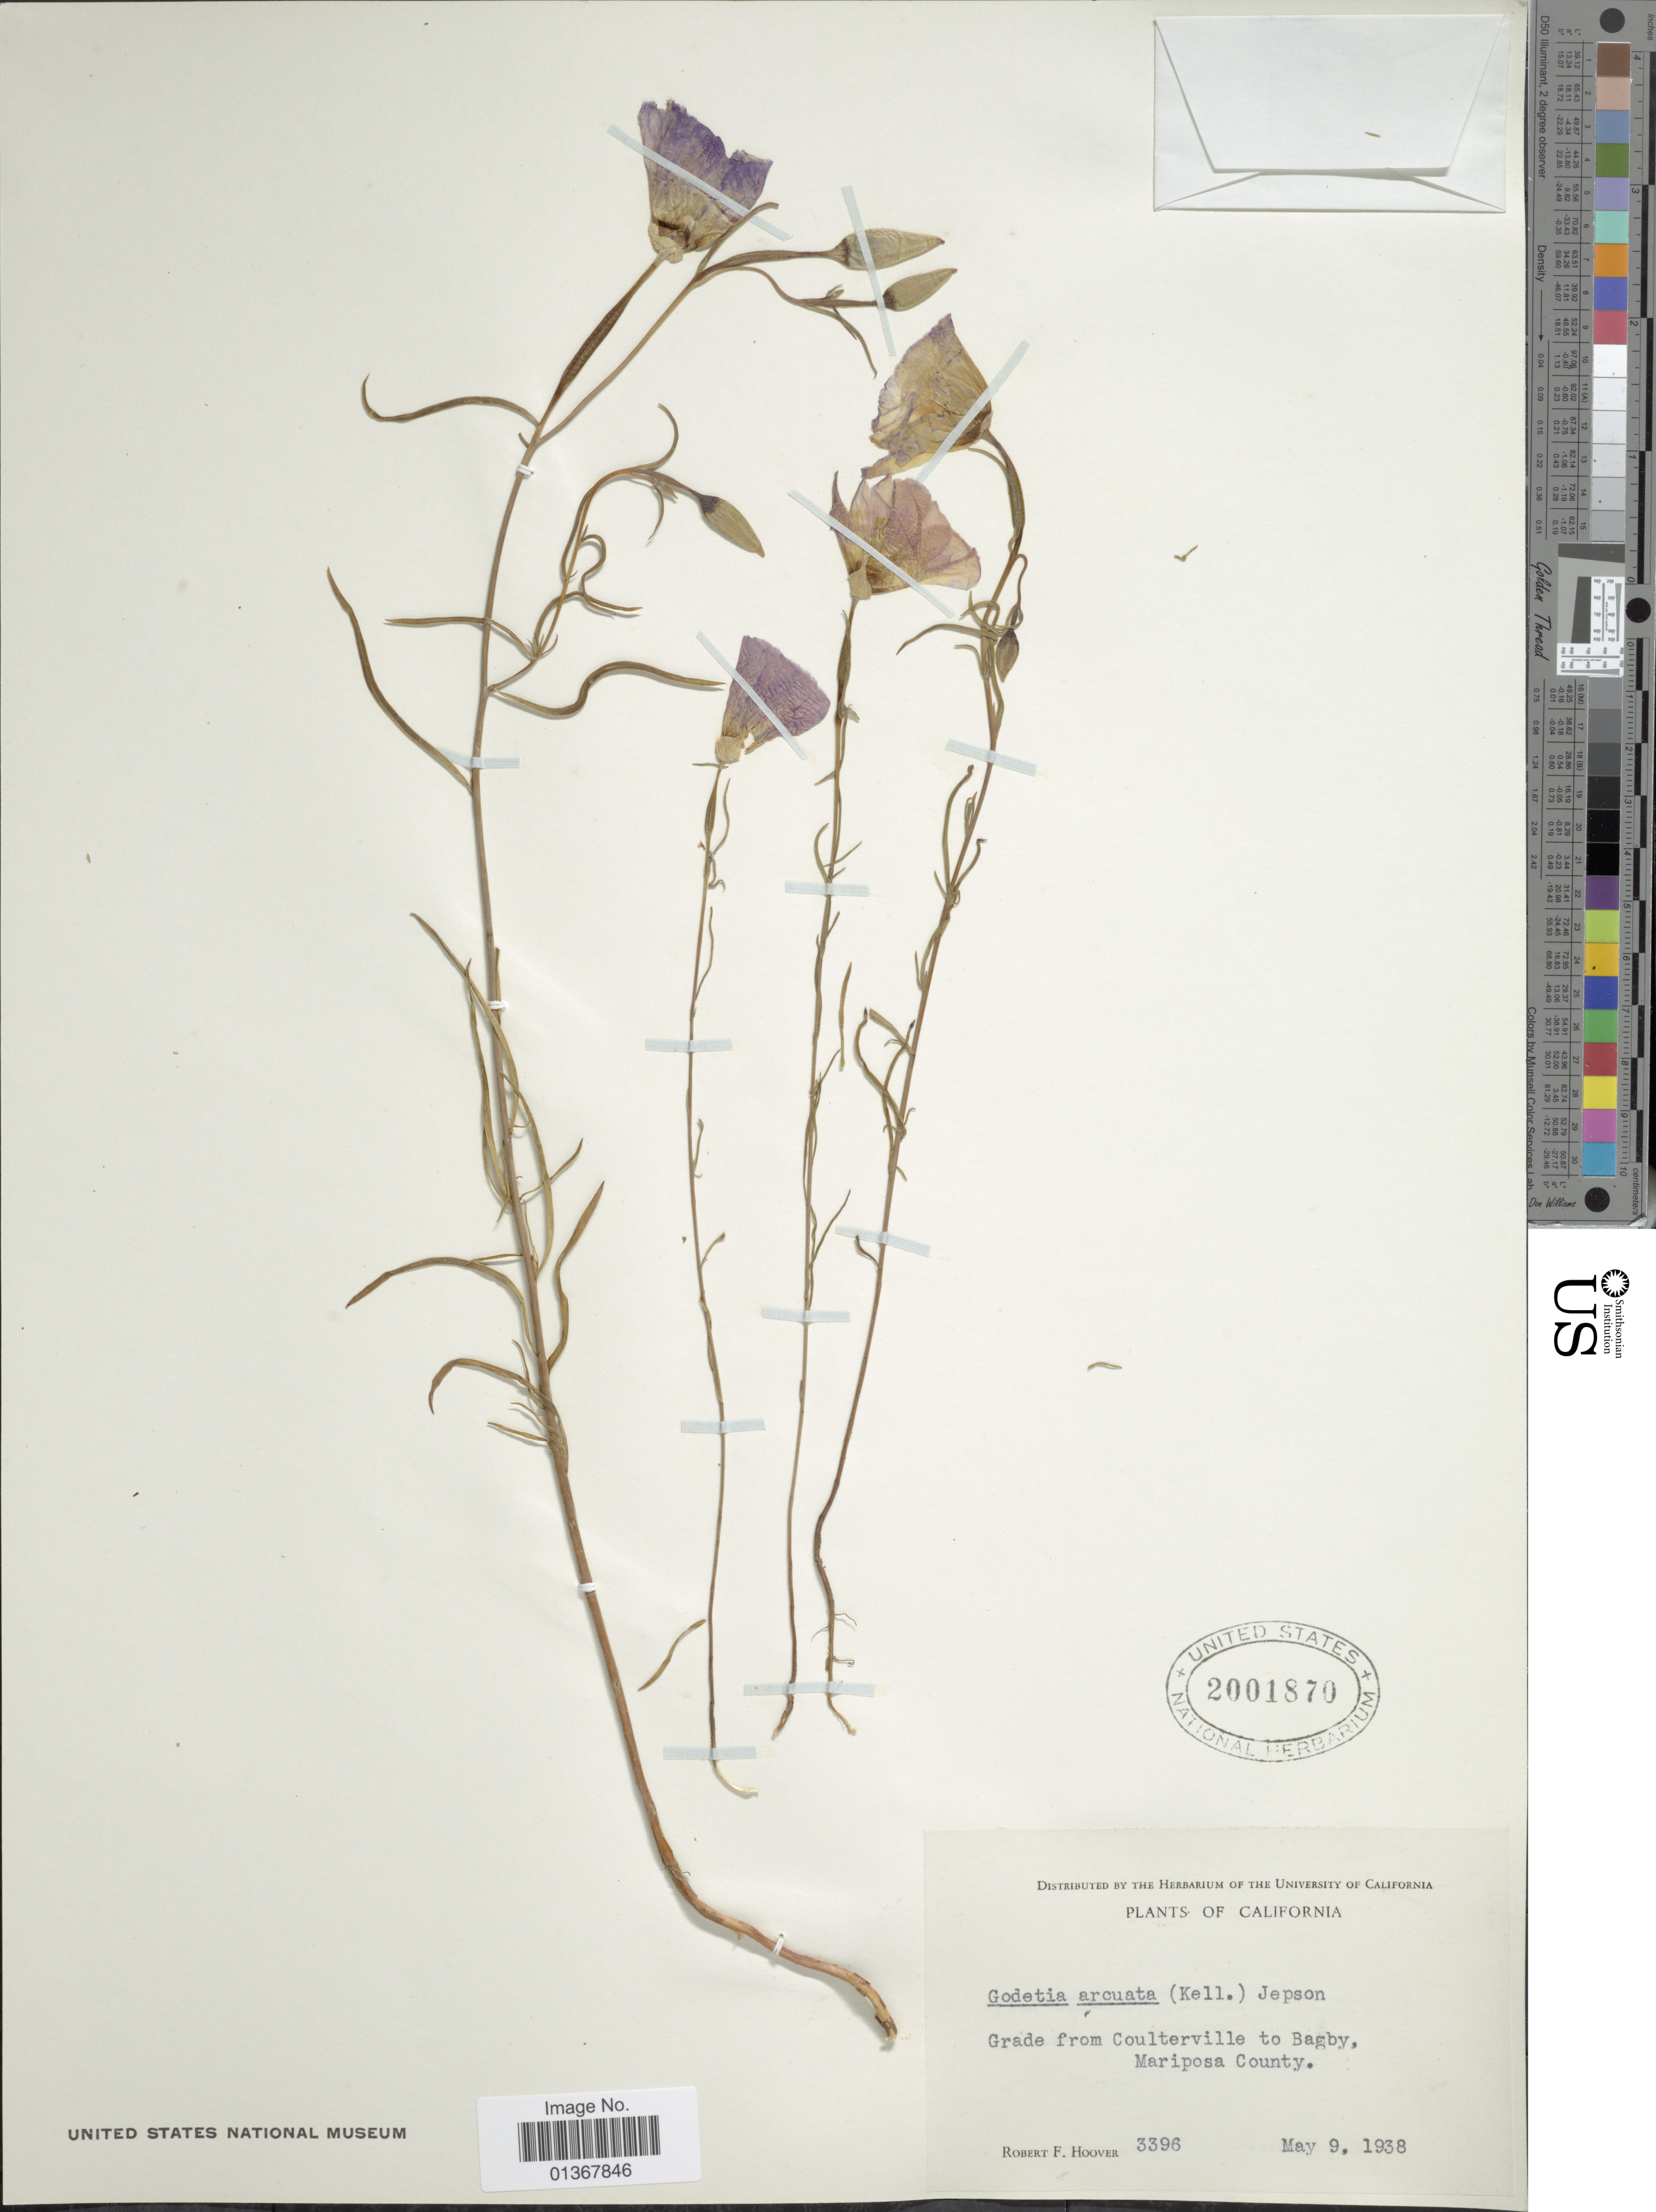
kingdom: Plantae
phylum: Tracheophyta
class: Magnoliopsida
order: Myrtales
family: Onagraceae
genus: Clarkia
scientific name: Clarkia arcuata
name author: (Kellogg) A. Nelson & J.F. Macbr.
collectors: R. F. Hoover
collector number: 3396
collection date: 1938-05-09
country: United States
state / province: California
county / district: Mariposa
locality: Grade from Coulterville to Bagby, Mariposa County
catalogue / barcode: US 2001870